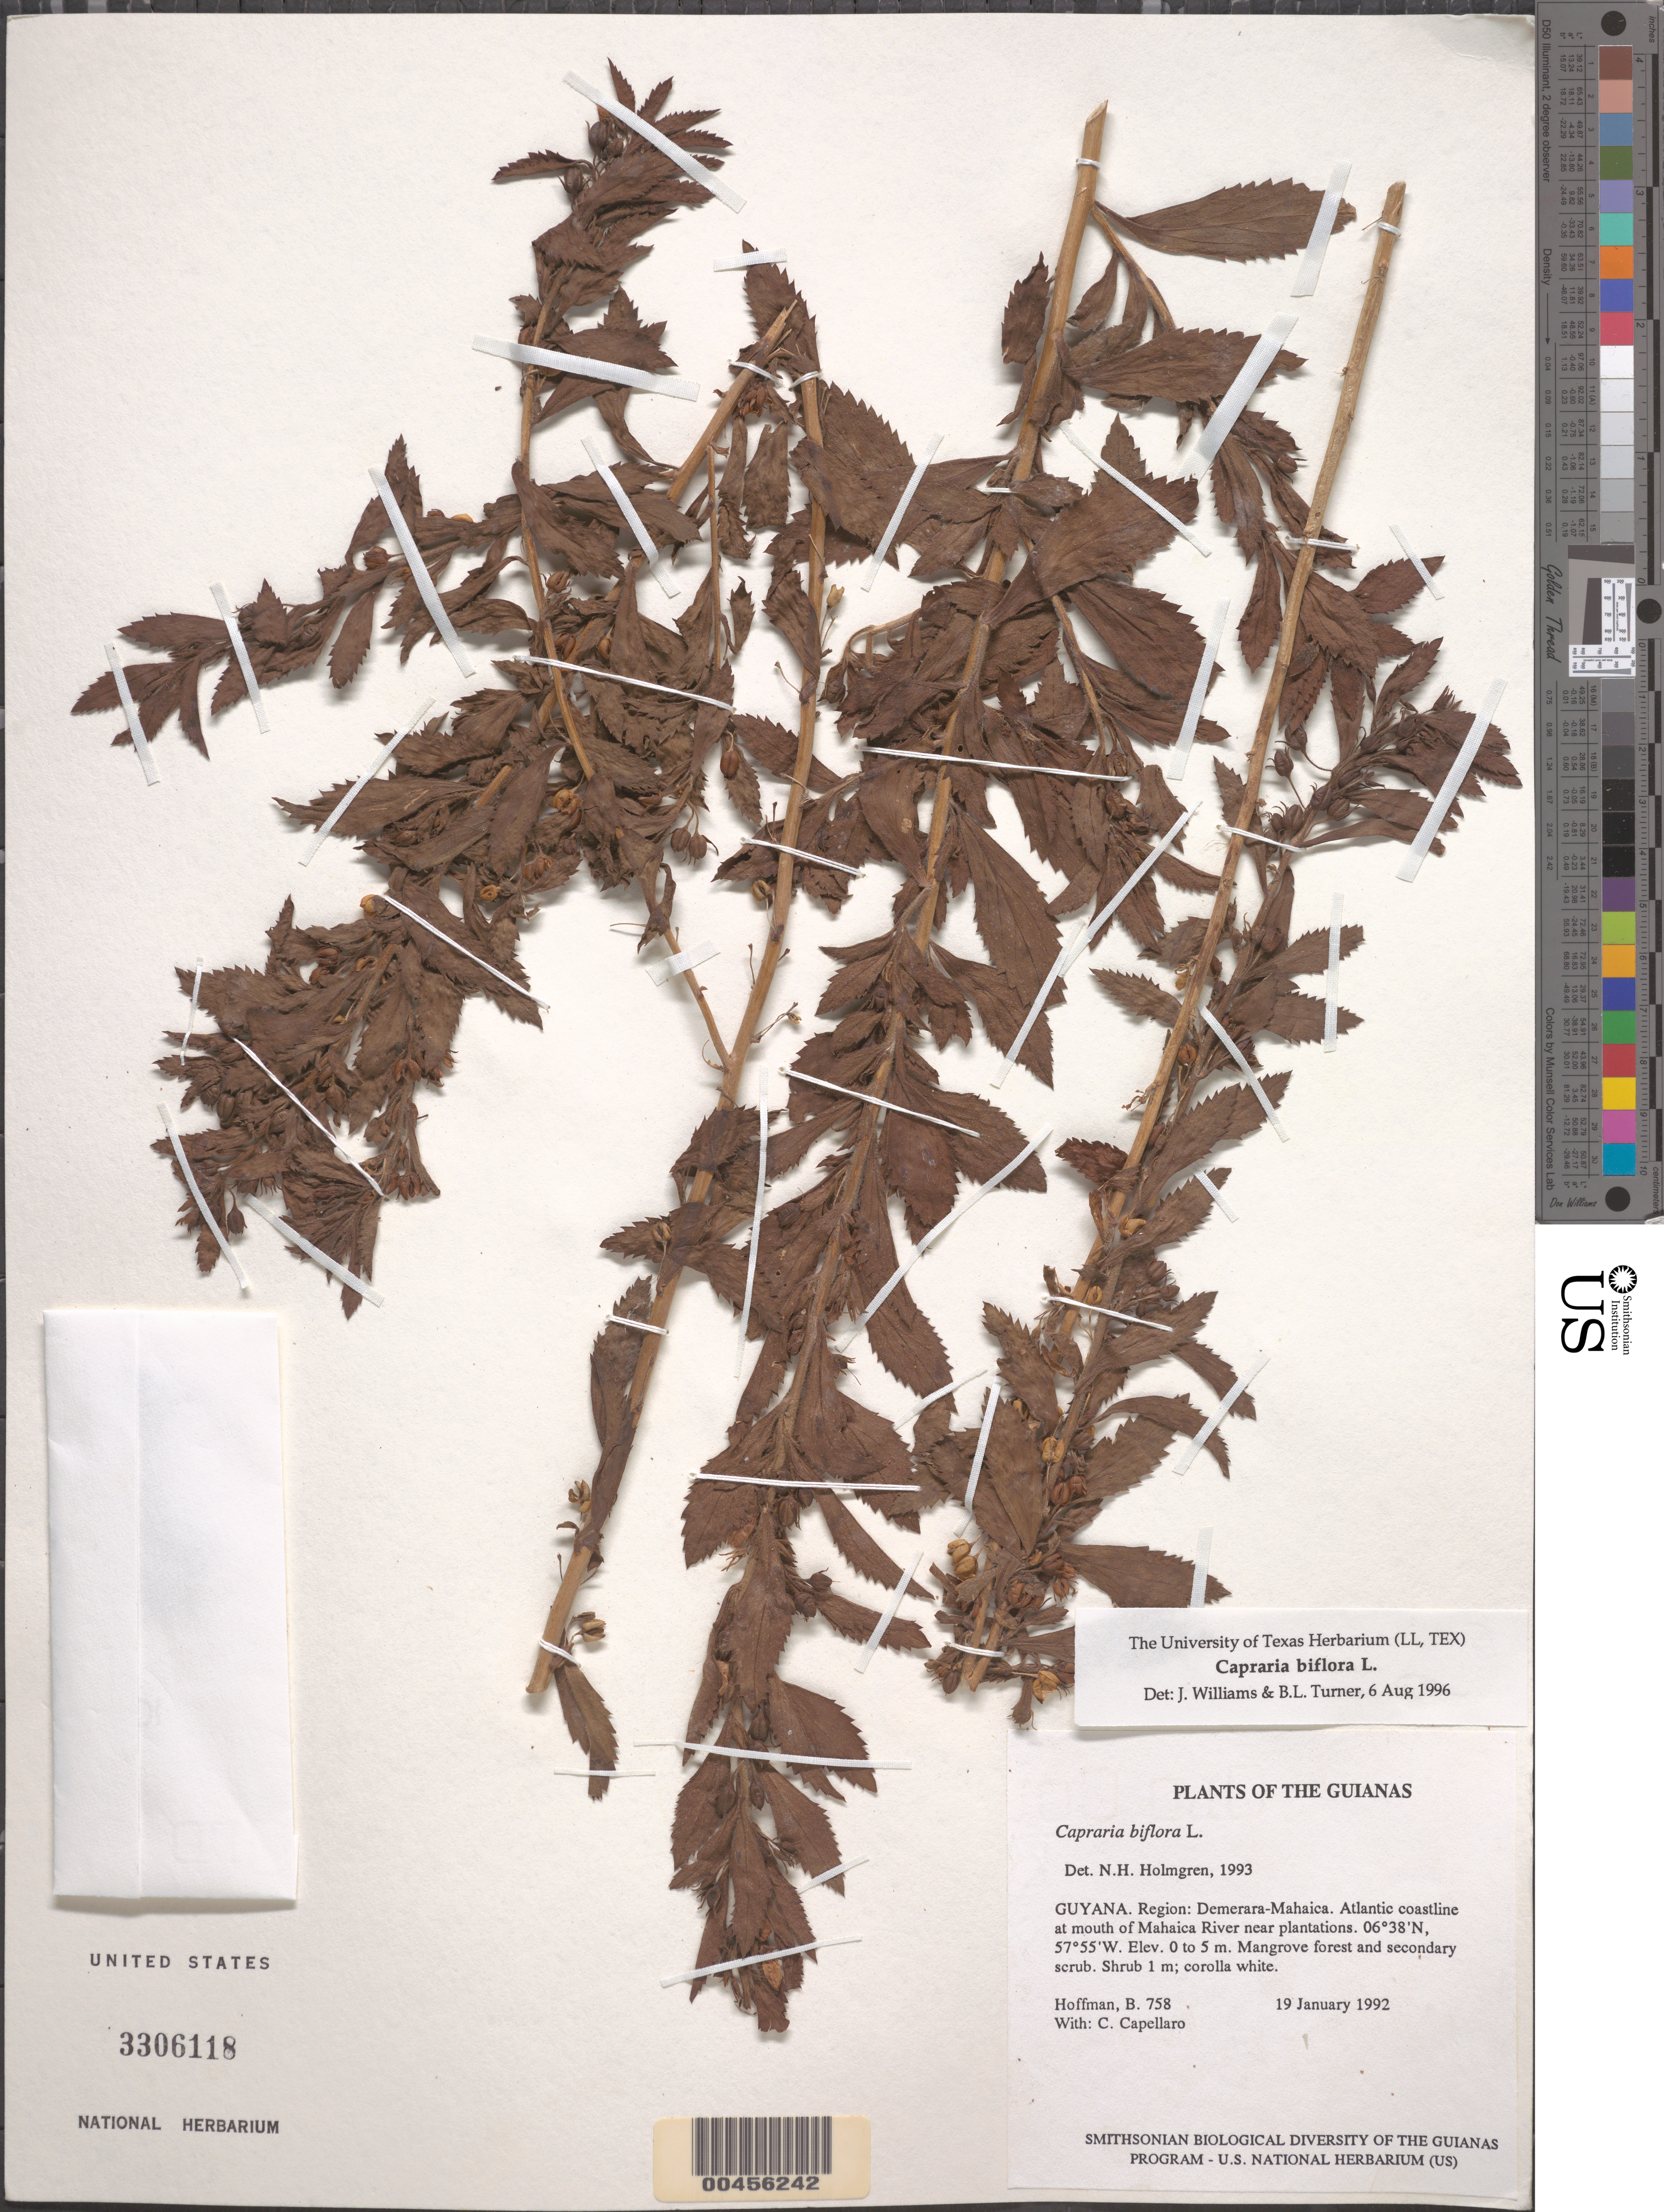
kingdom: Plantae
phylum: Tracheophyta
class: Magnoliopsida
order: Lamiales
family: Scrophulariaceae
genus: Capraria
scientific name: Capraria biflora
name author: L.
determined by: Williams, J.; Turner, B. L.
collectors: B. Hoffman & C. Capellaro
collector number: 758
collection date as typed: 19 January 1992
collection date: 1992-01-19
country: Guyana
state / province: Demerara-Mahaica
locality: Atlantic coastline at mouth of Mahaica River near plantations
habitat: Mangrove forest and secondary scrub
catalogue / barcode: US 3306118